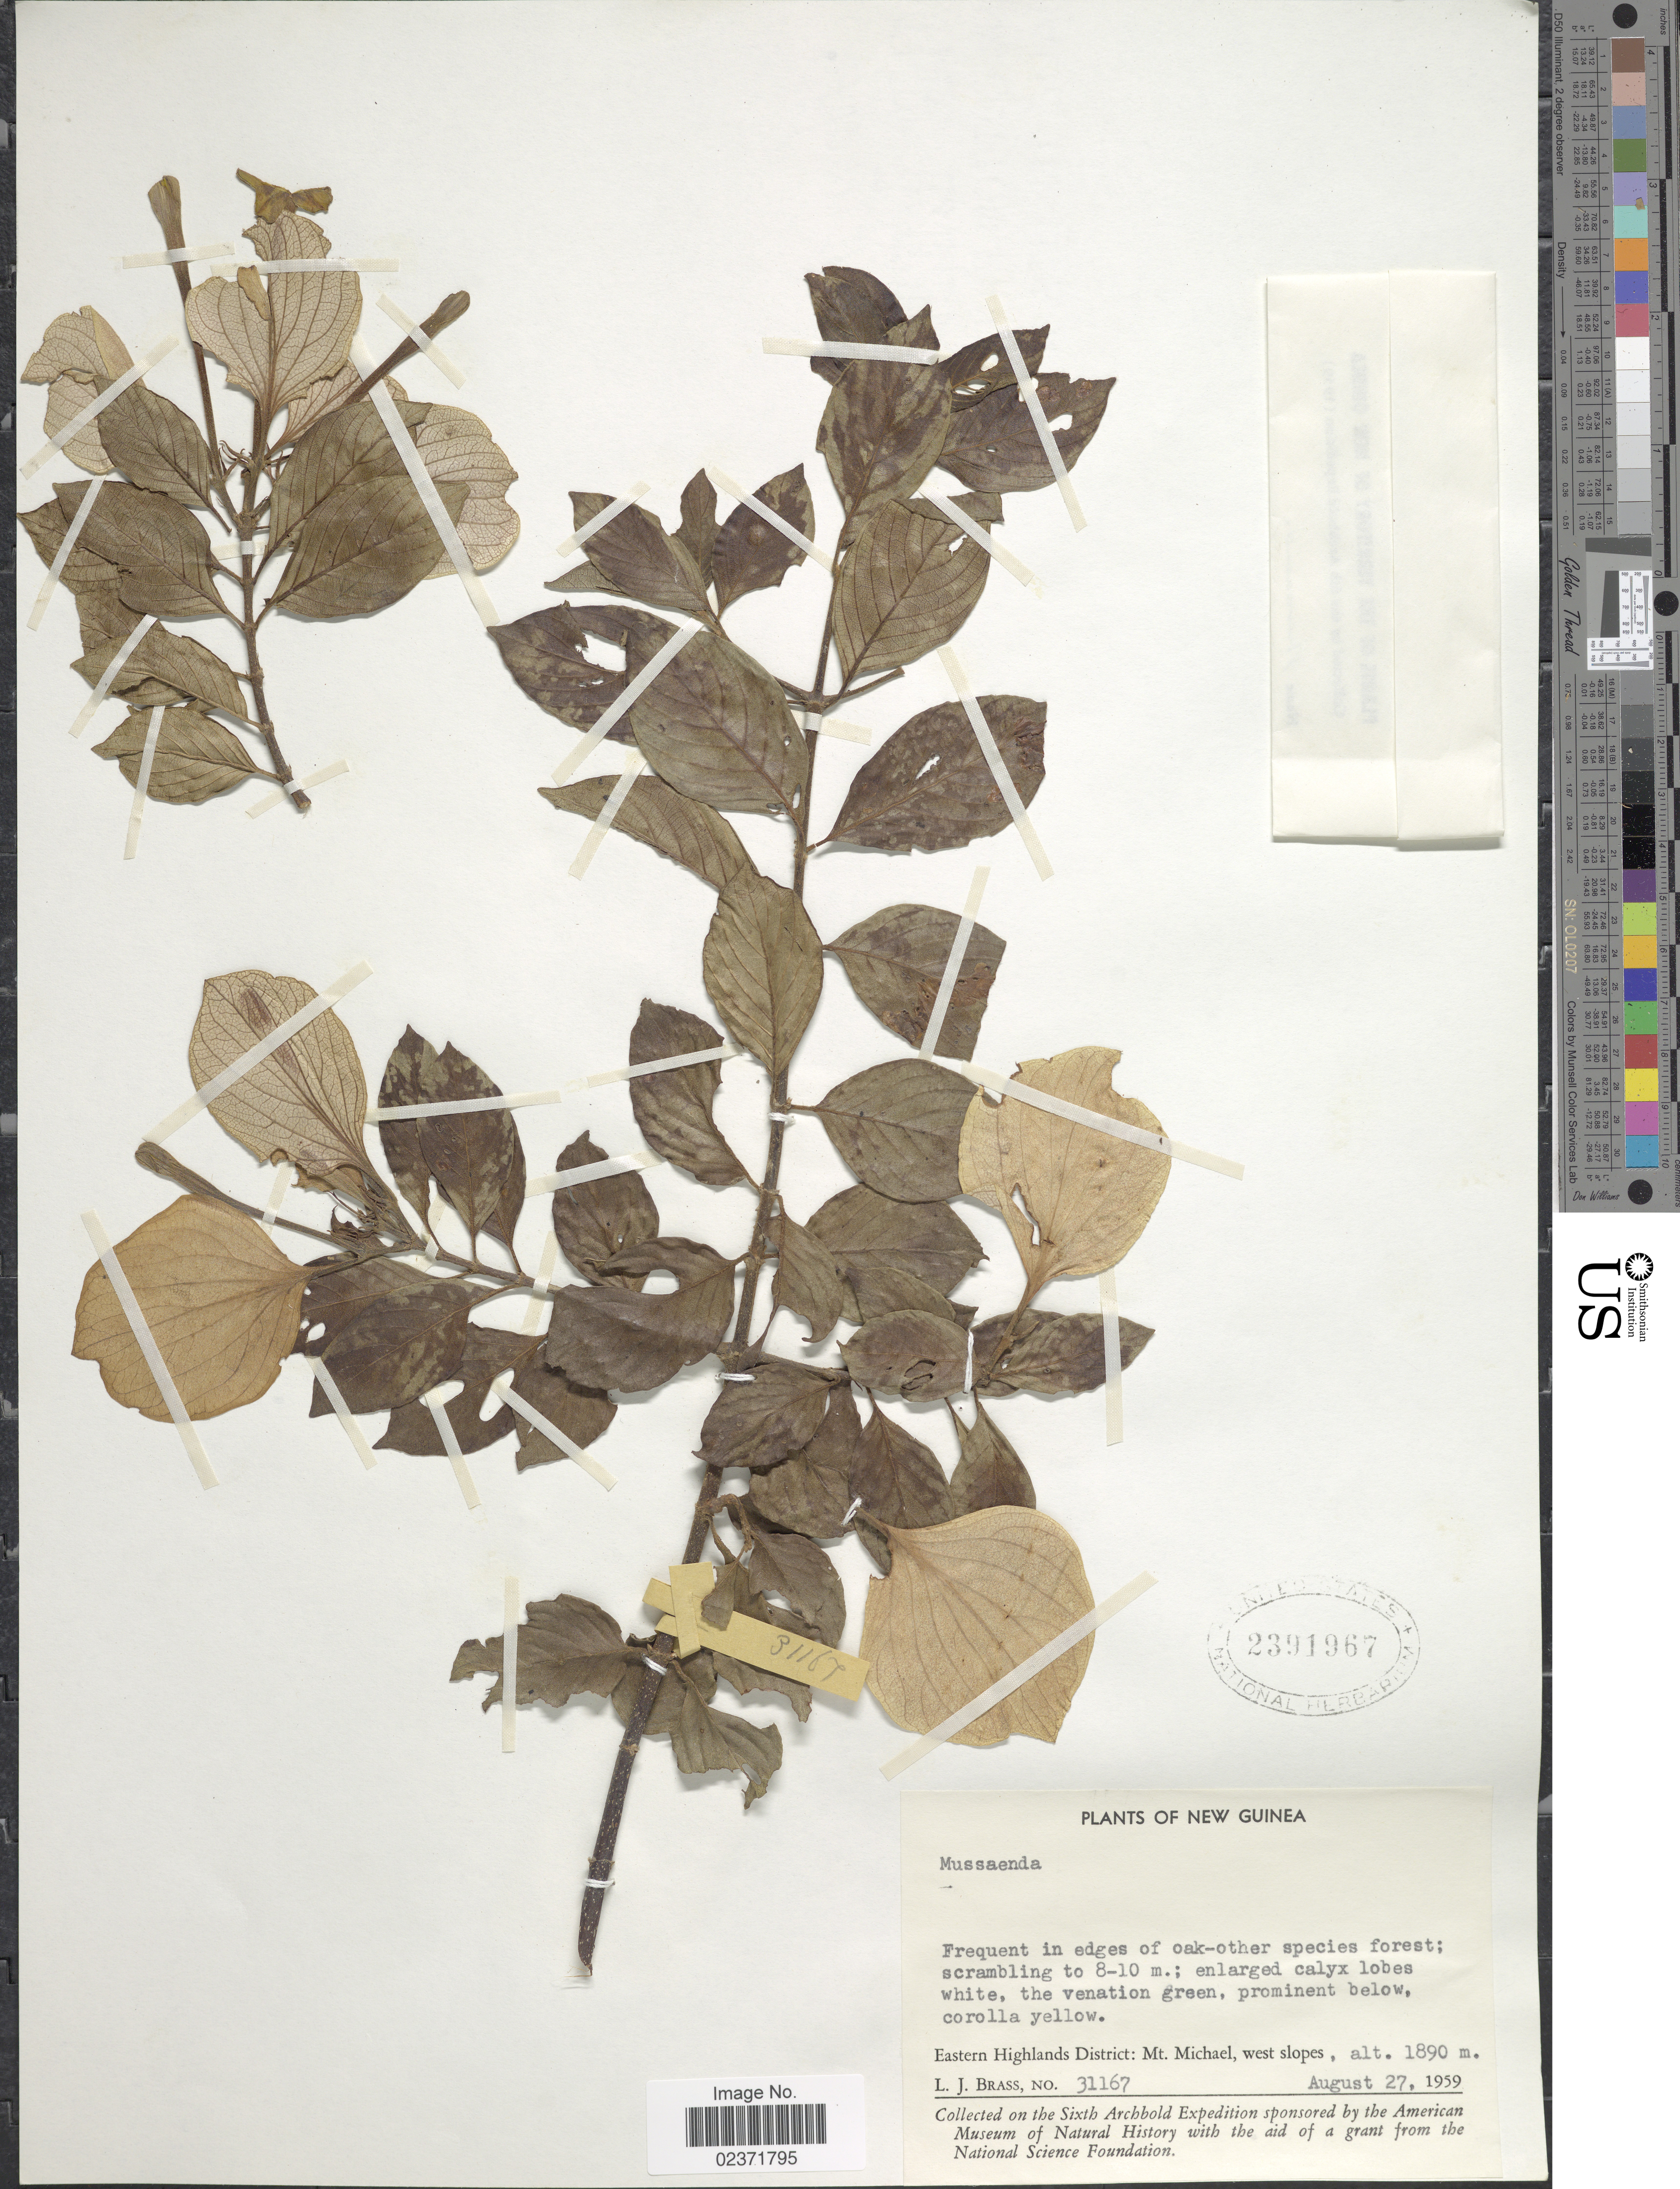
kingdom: Plantae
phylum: Tracheophyta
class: Magnoliopsida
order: Gentianales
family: Rubiaceae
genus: Mussaenda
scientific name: Mussaenda sp.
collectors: L. J. Brass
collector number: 31167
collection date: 1959-08-27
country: Papua New Guinea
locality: New Guinea, Eastern Highlands District: Mt. Michael, west slopes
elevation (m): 1890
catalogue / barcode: US 2391967